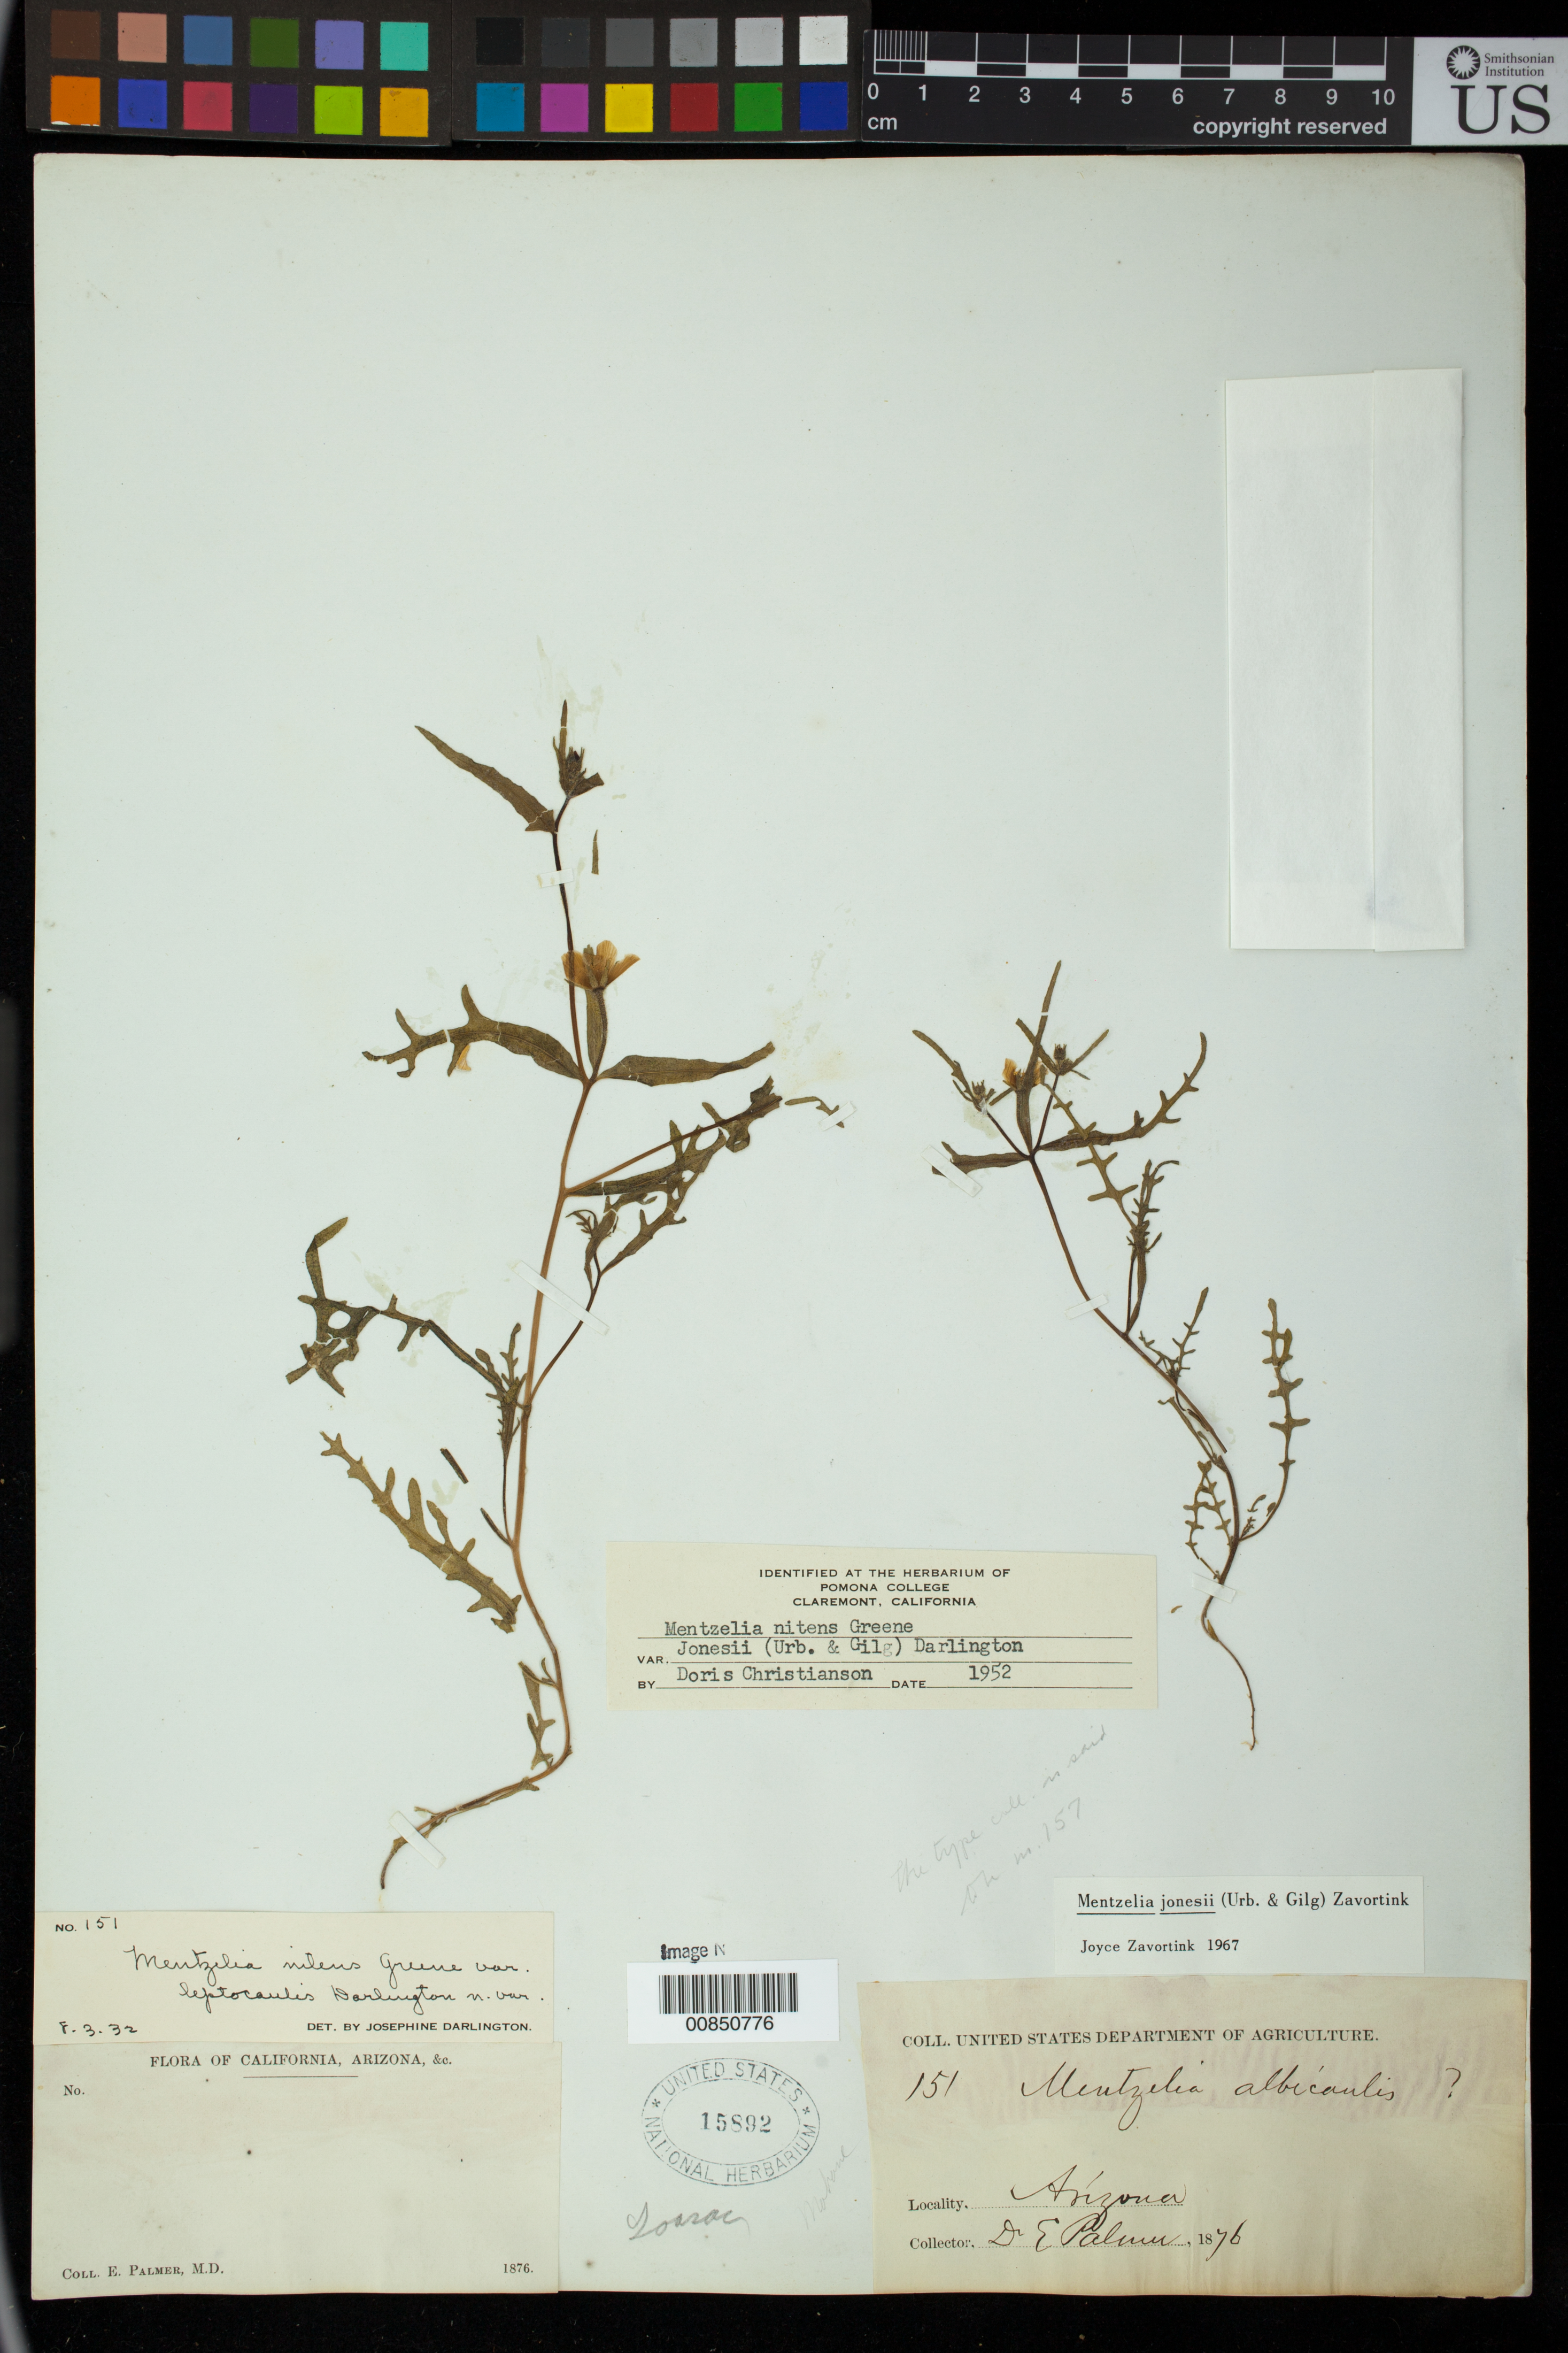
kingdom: Plantae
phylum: Tracheophyta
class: Magnoliopsida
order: Cornales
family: Loasaceae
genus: Mentzelia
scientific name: Mentzelia nitens var. leptocaulis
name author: J. Darl.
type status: Possible Type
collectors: E. Palmer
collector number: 151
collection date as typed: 1876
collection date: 1876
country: United States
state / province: Arizona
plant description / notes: This specimen (Palmer 151, lacking precise date or locality) was annotated by Darlington (1932) and is certainly original material if not a type. Protologue, "Arizona: Williams Fork, 11 March 1876, Palmer 157 (F, M Type, US)." No Palmer 157 has been found at US; specimen mis-cited?.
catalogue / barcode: US 15892